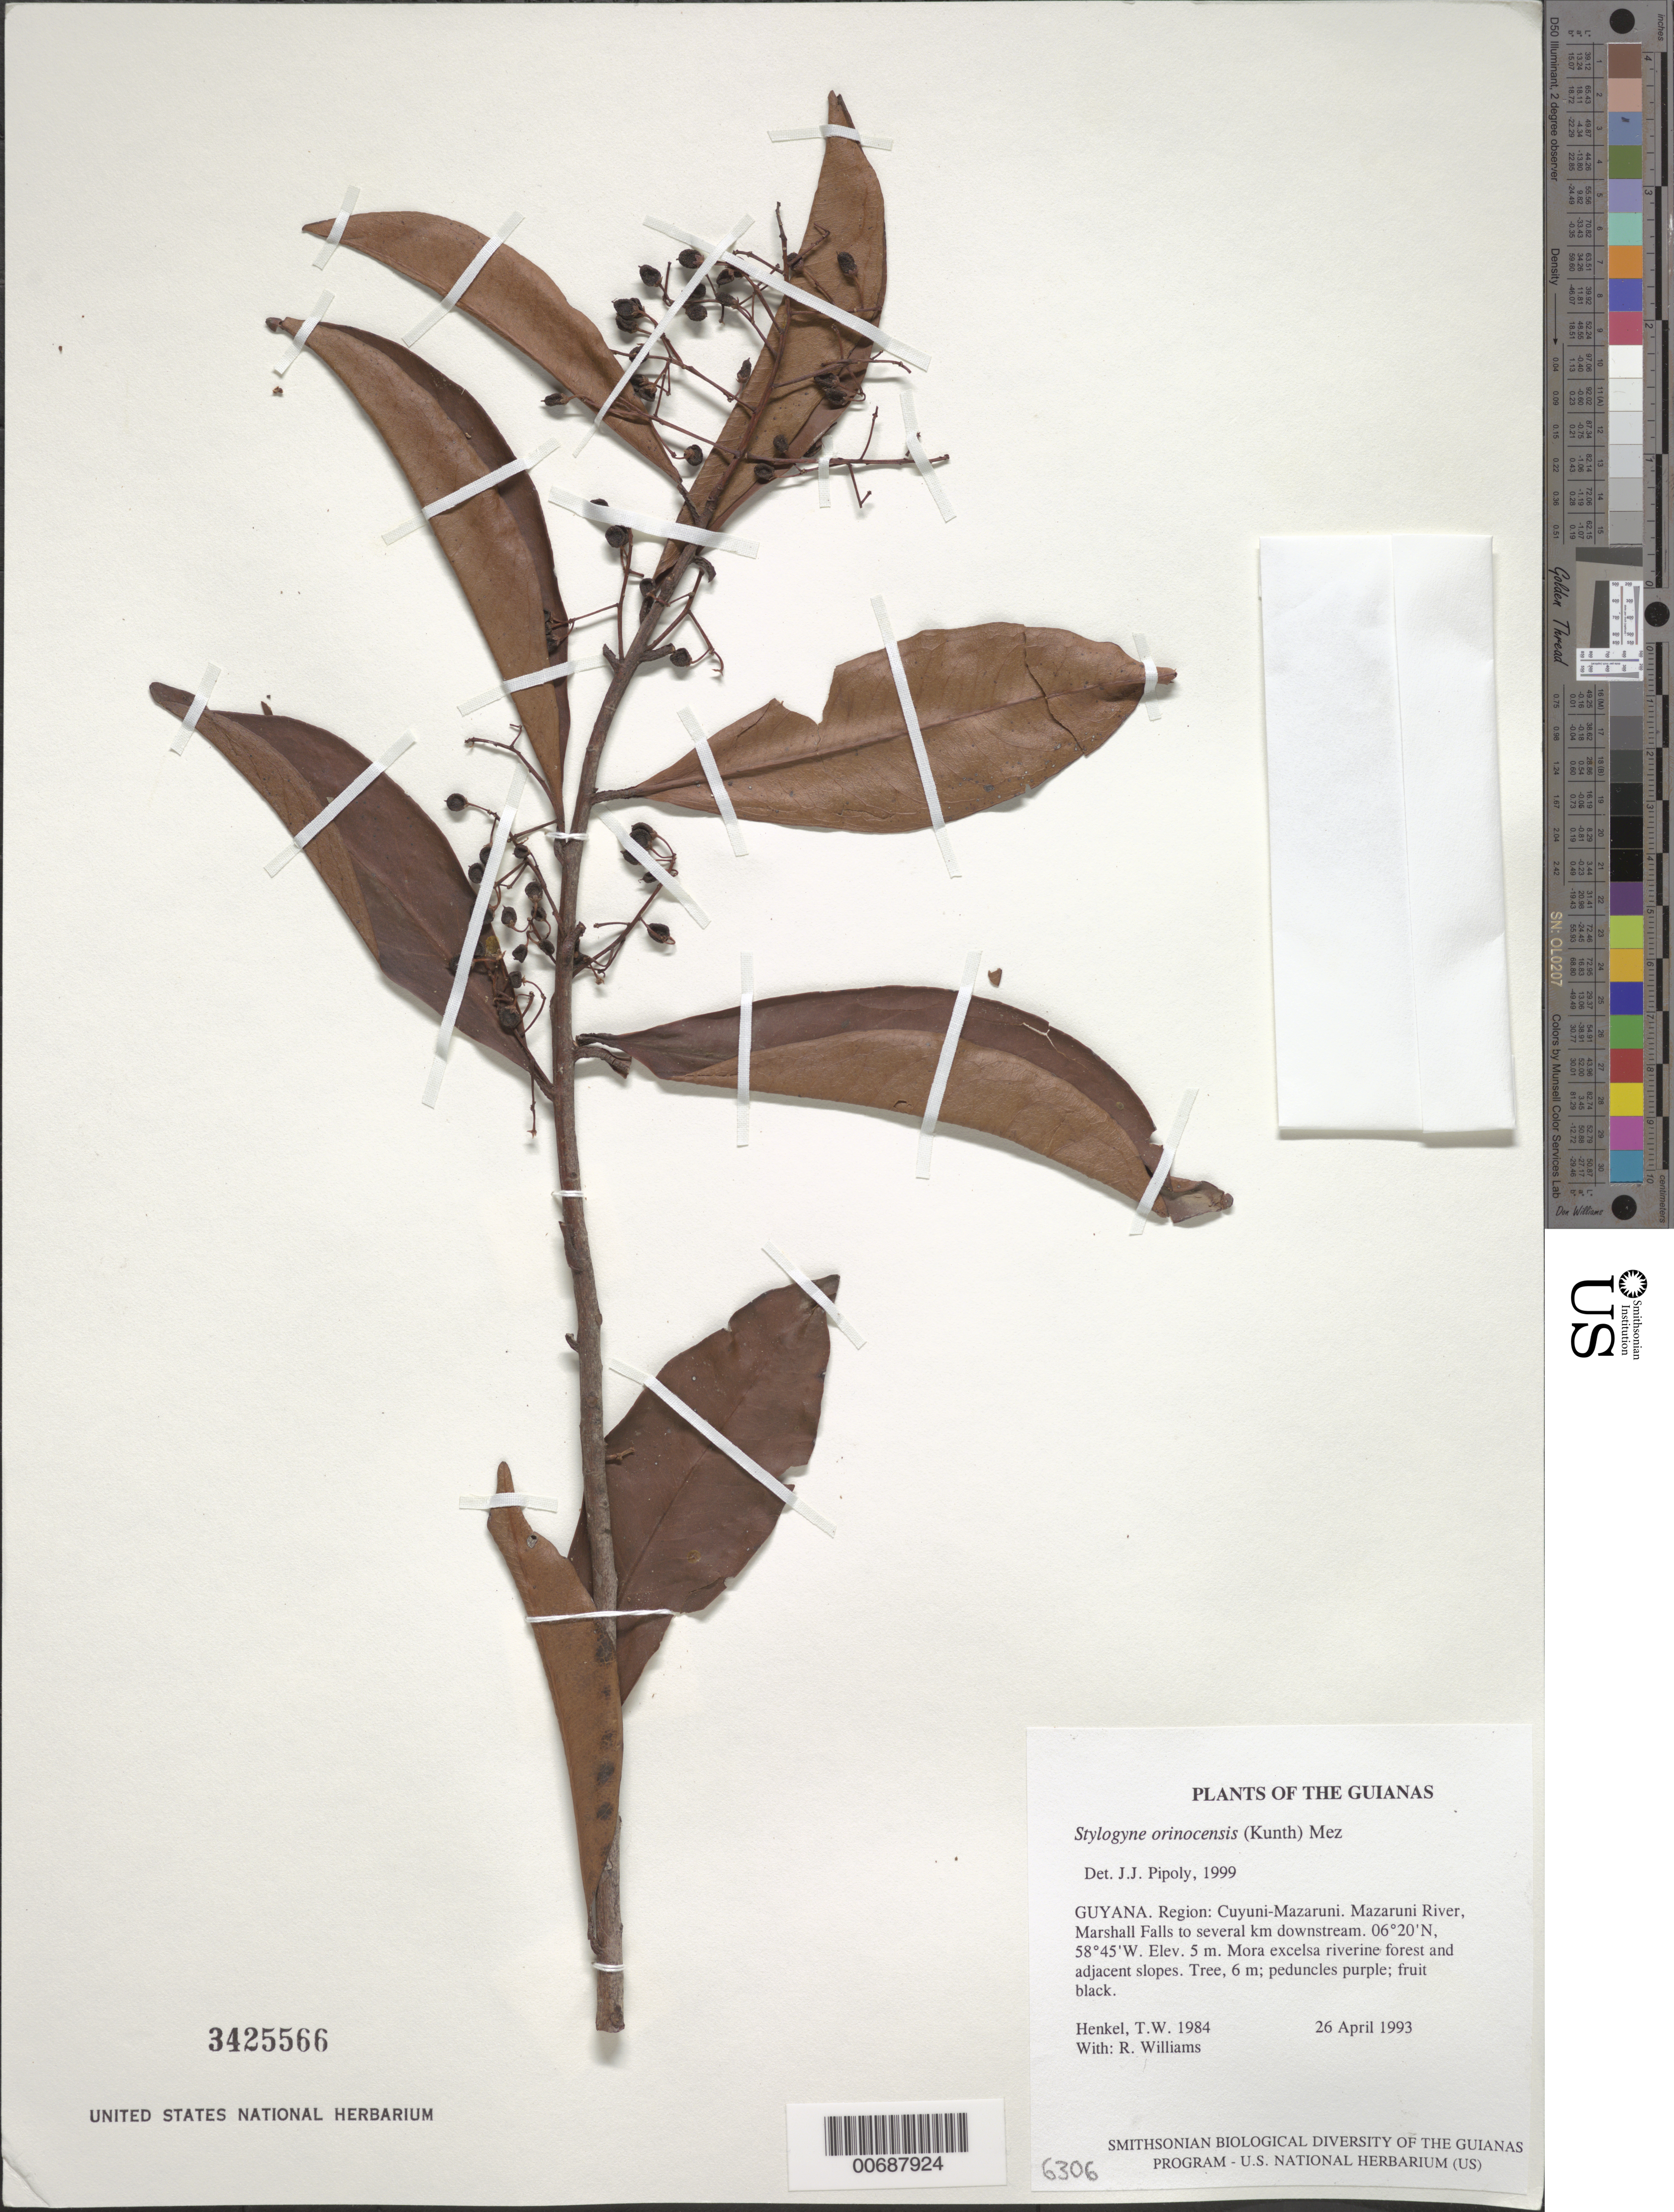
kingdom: Plantae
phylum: Tracheophyta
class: Magnoliopsida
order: Ericales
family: Primulaceae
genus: Stylogyne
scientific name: Stylogyne orinocensis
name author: (Kunth) Mez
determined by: Pipoly, J. J., III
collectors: T. Henkel & R. Williams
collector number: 1984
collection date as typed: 26 April 1993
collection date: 1993-04-26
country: Guyana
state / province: Cuyuni-Mazaruni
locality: Mazaruni River, Marshall Falls to several km downstream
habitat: Mora excelsa riverine forest and adjacent slopes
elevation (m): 5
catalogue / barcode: US 3425566